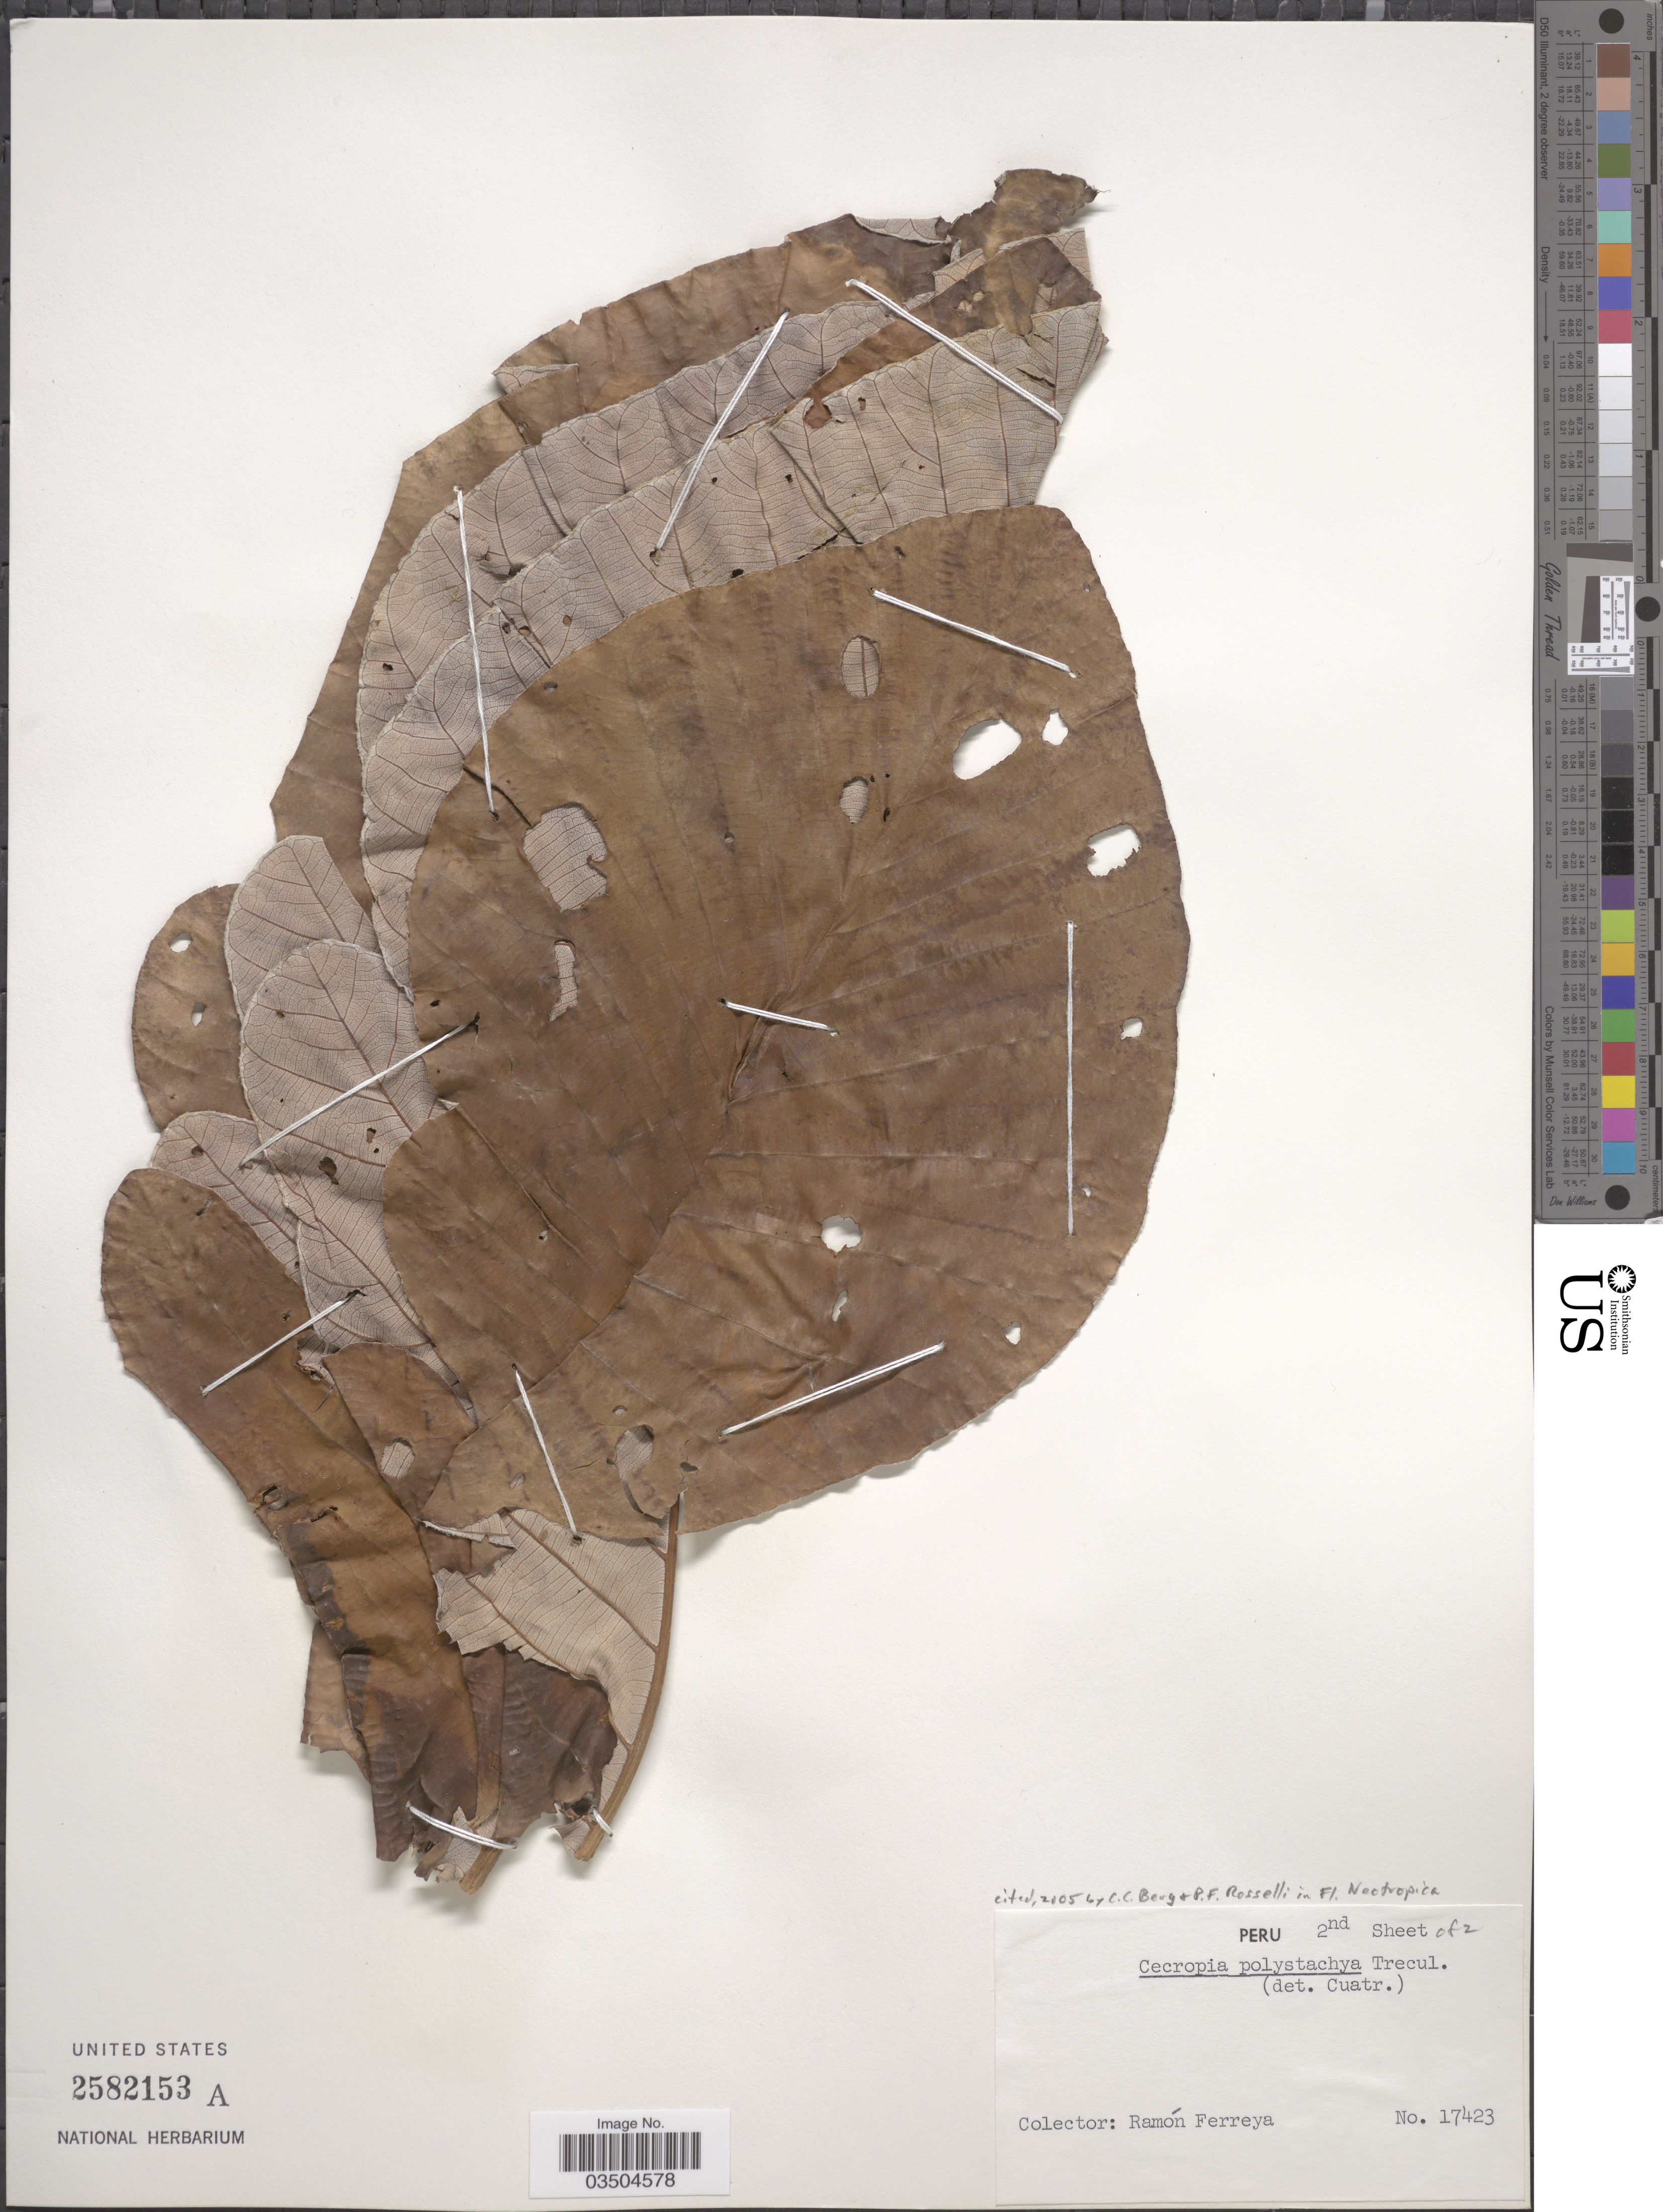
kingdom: Plantae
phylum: Tracheophyta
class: Magnoliopsida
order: Rosales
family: Urticaceae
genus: Cecropia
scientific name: Cecropia polystachya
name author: Trécul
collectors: R. A. Ferreyra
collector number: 17423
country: Peru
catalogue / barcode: US 2582153A